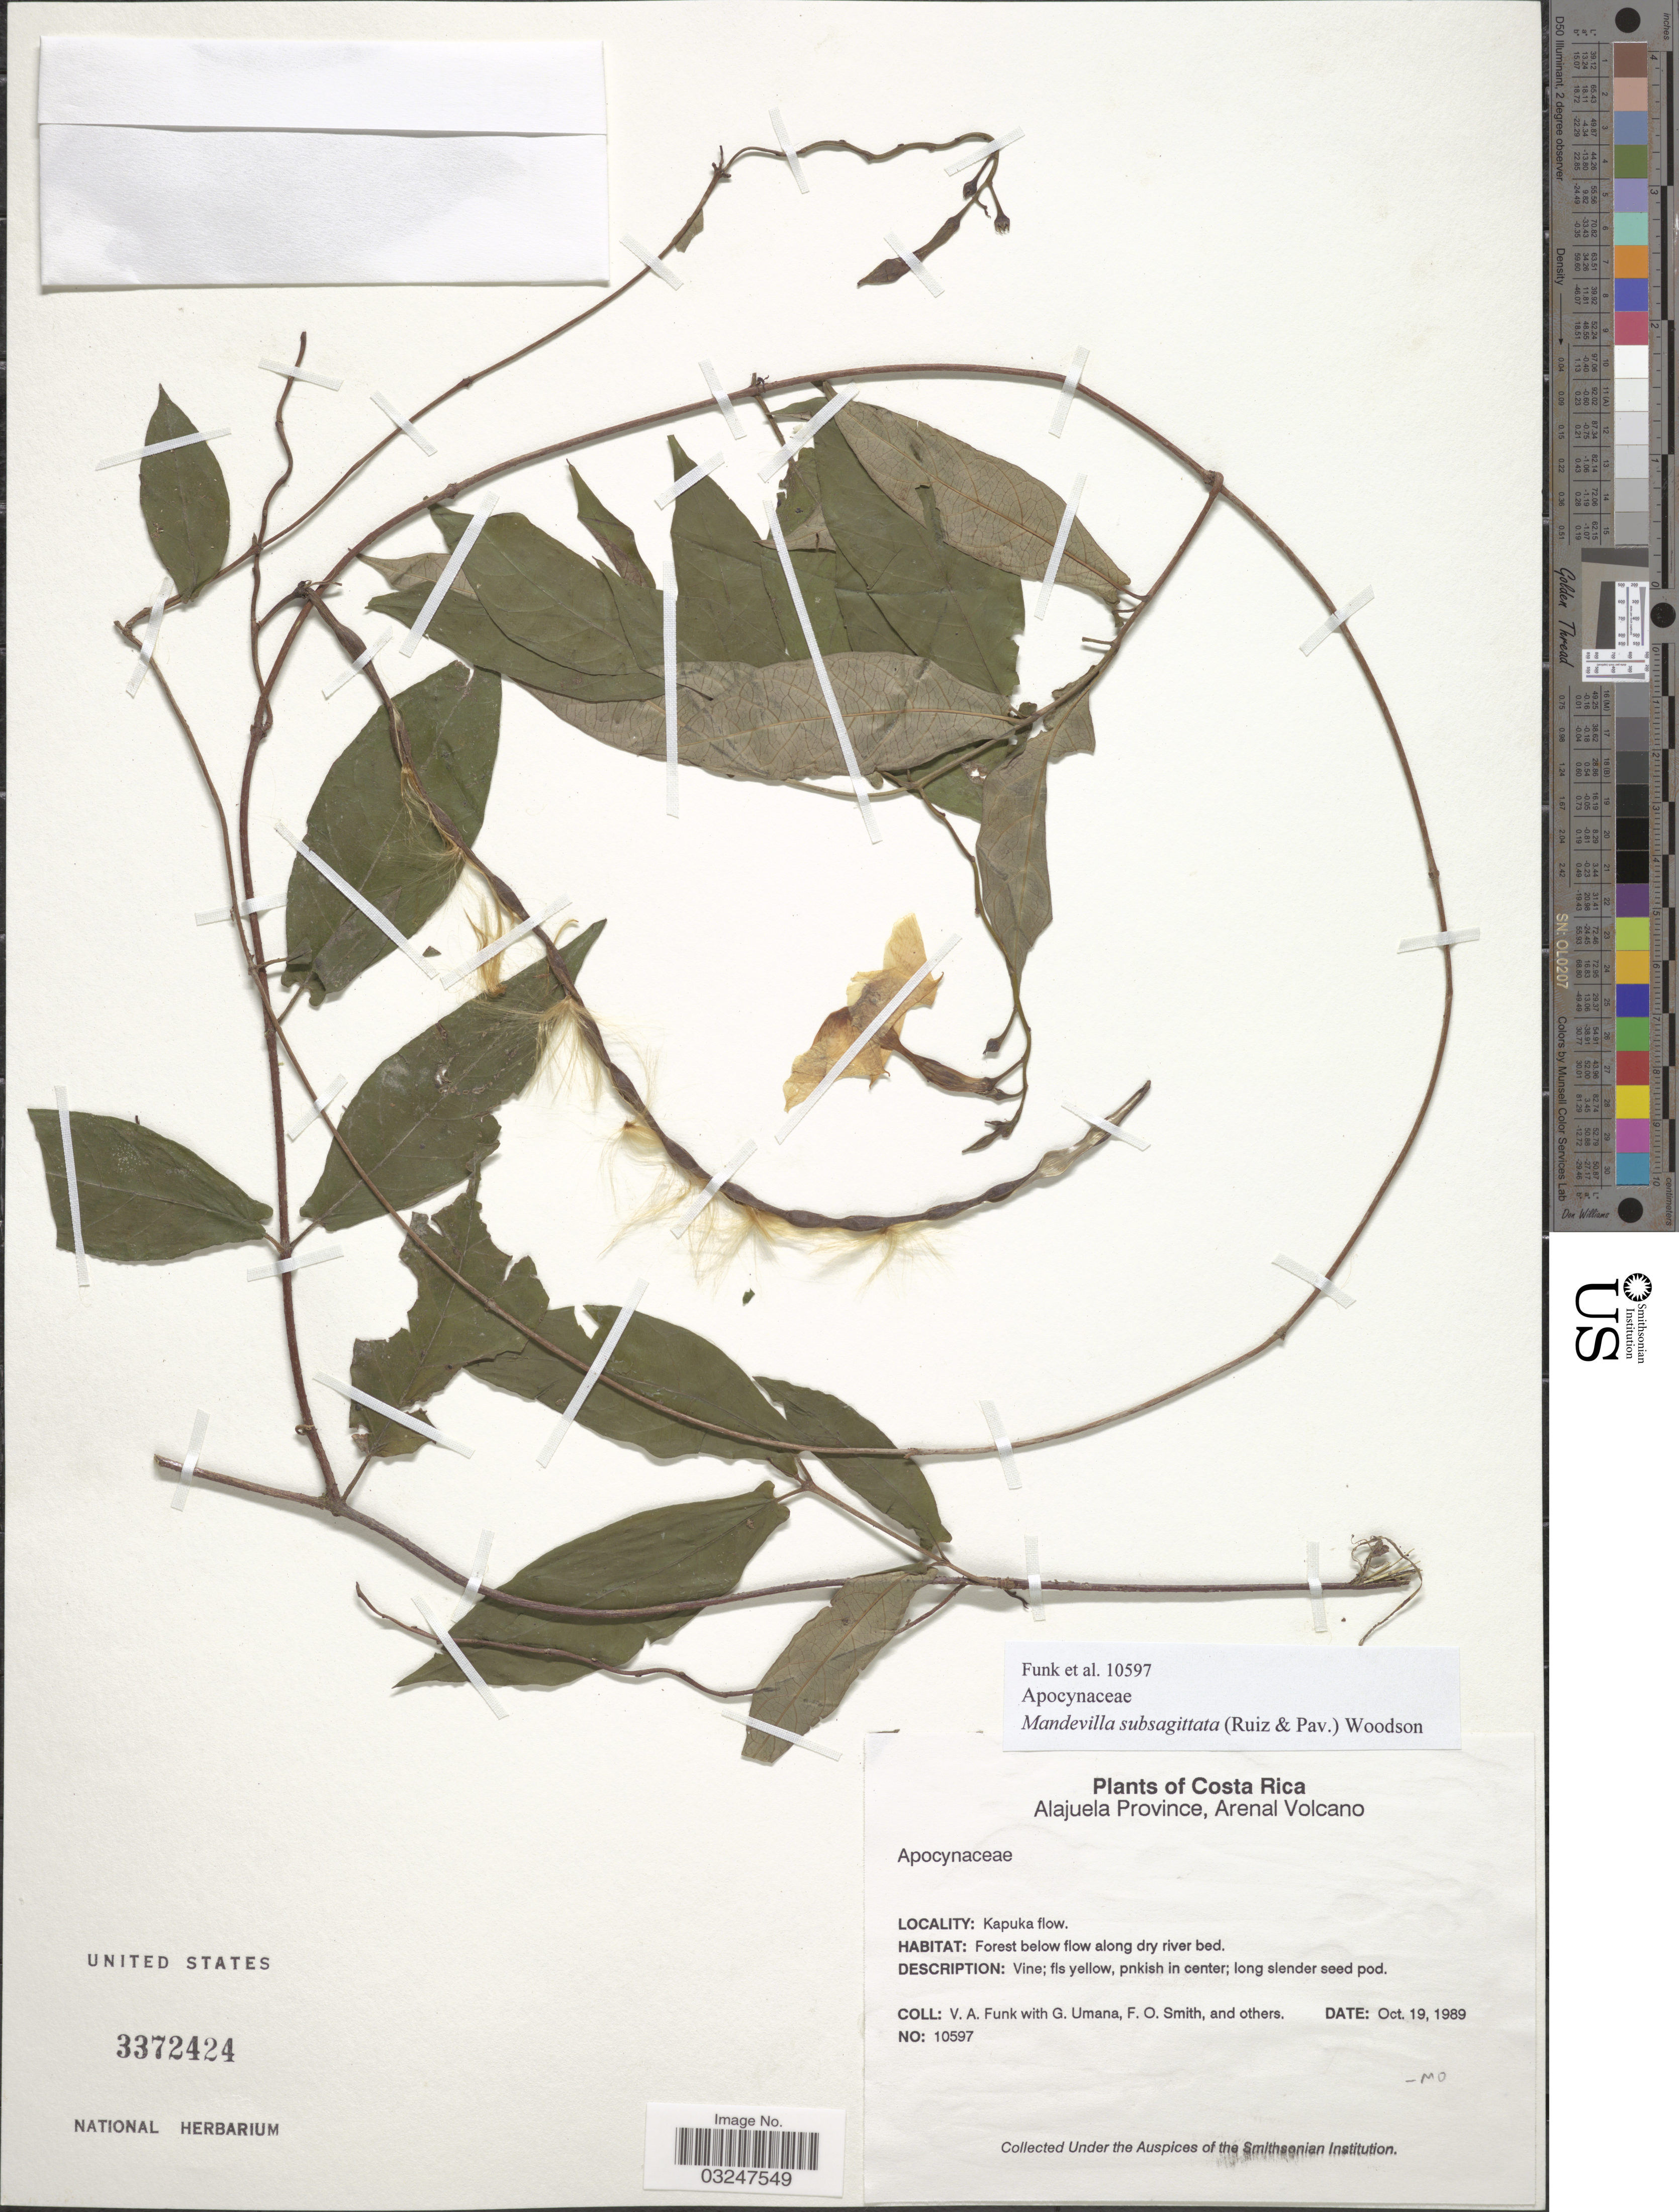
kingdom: Plantae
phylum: Tracheophyta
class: Magnoliopsida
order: Gentianales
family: Apocynaceae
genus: Mandevilla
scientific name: Mandevilla subsagittata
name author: (Ruiz & Pav.) Woodson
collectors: V. Funk, G. Umana, F. Smith & et al.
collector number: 10597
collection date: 1989-10-19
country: Costa Rica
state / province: Alajuela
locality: Arenal Volcano, Kapuka flow.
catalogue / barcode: US 3372424